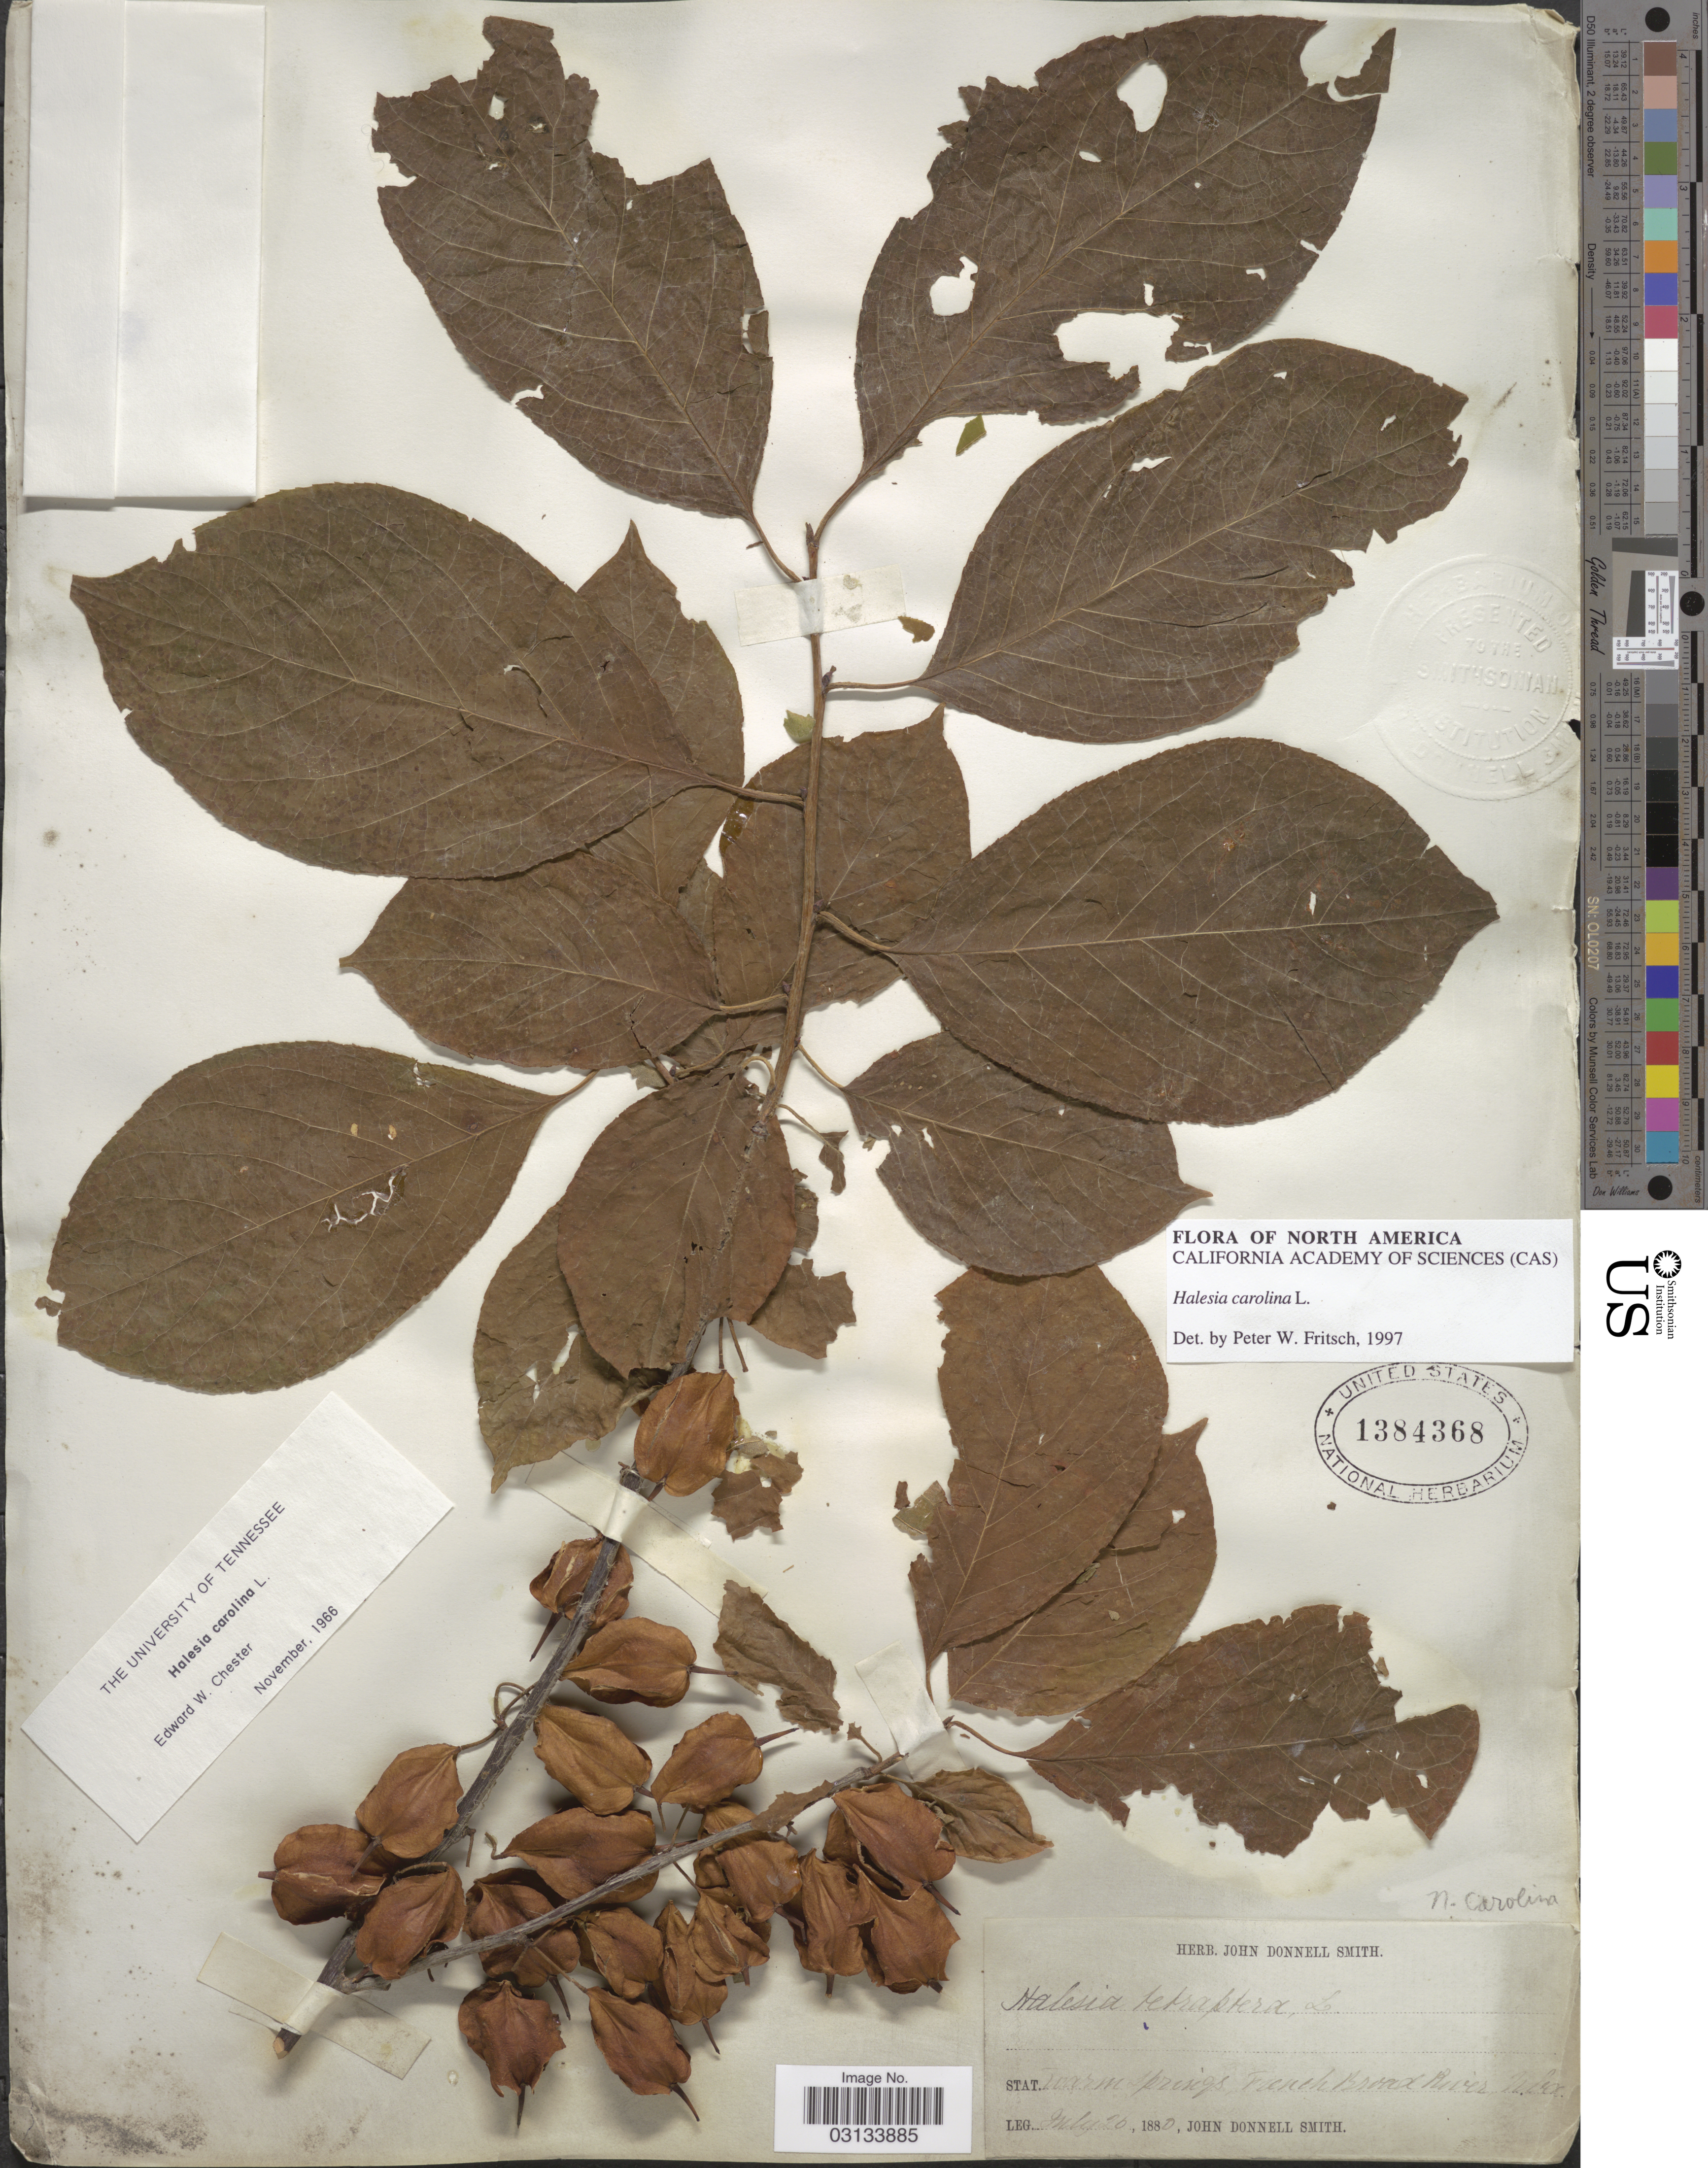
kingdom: Plantae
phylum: Tracheophyta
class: Magnoliopsida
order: Ericales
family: Styracaceae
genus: Halesia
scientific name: Halesia carolina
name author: L.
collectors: J. Donnell Smith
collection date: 1880-07-26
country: United States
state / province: North Carolina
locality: Stat. Warm Springs, French Broad River, N. Carolina.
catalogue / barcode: US 1384368